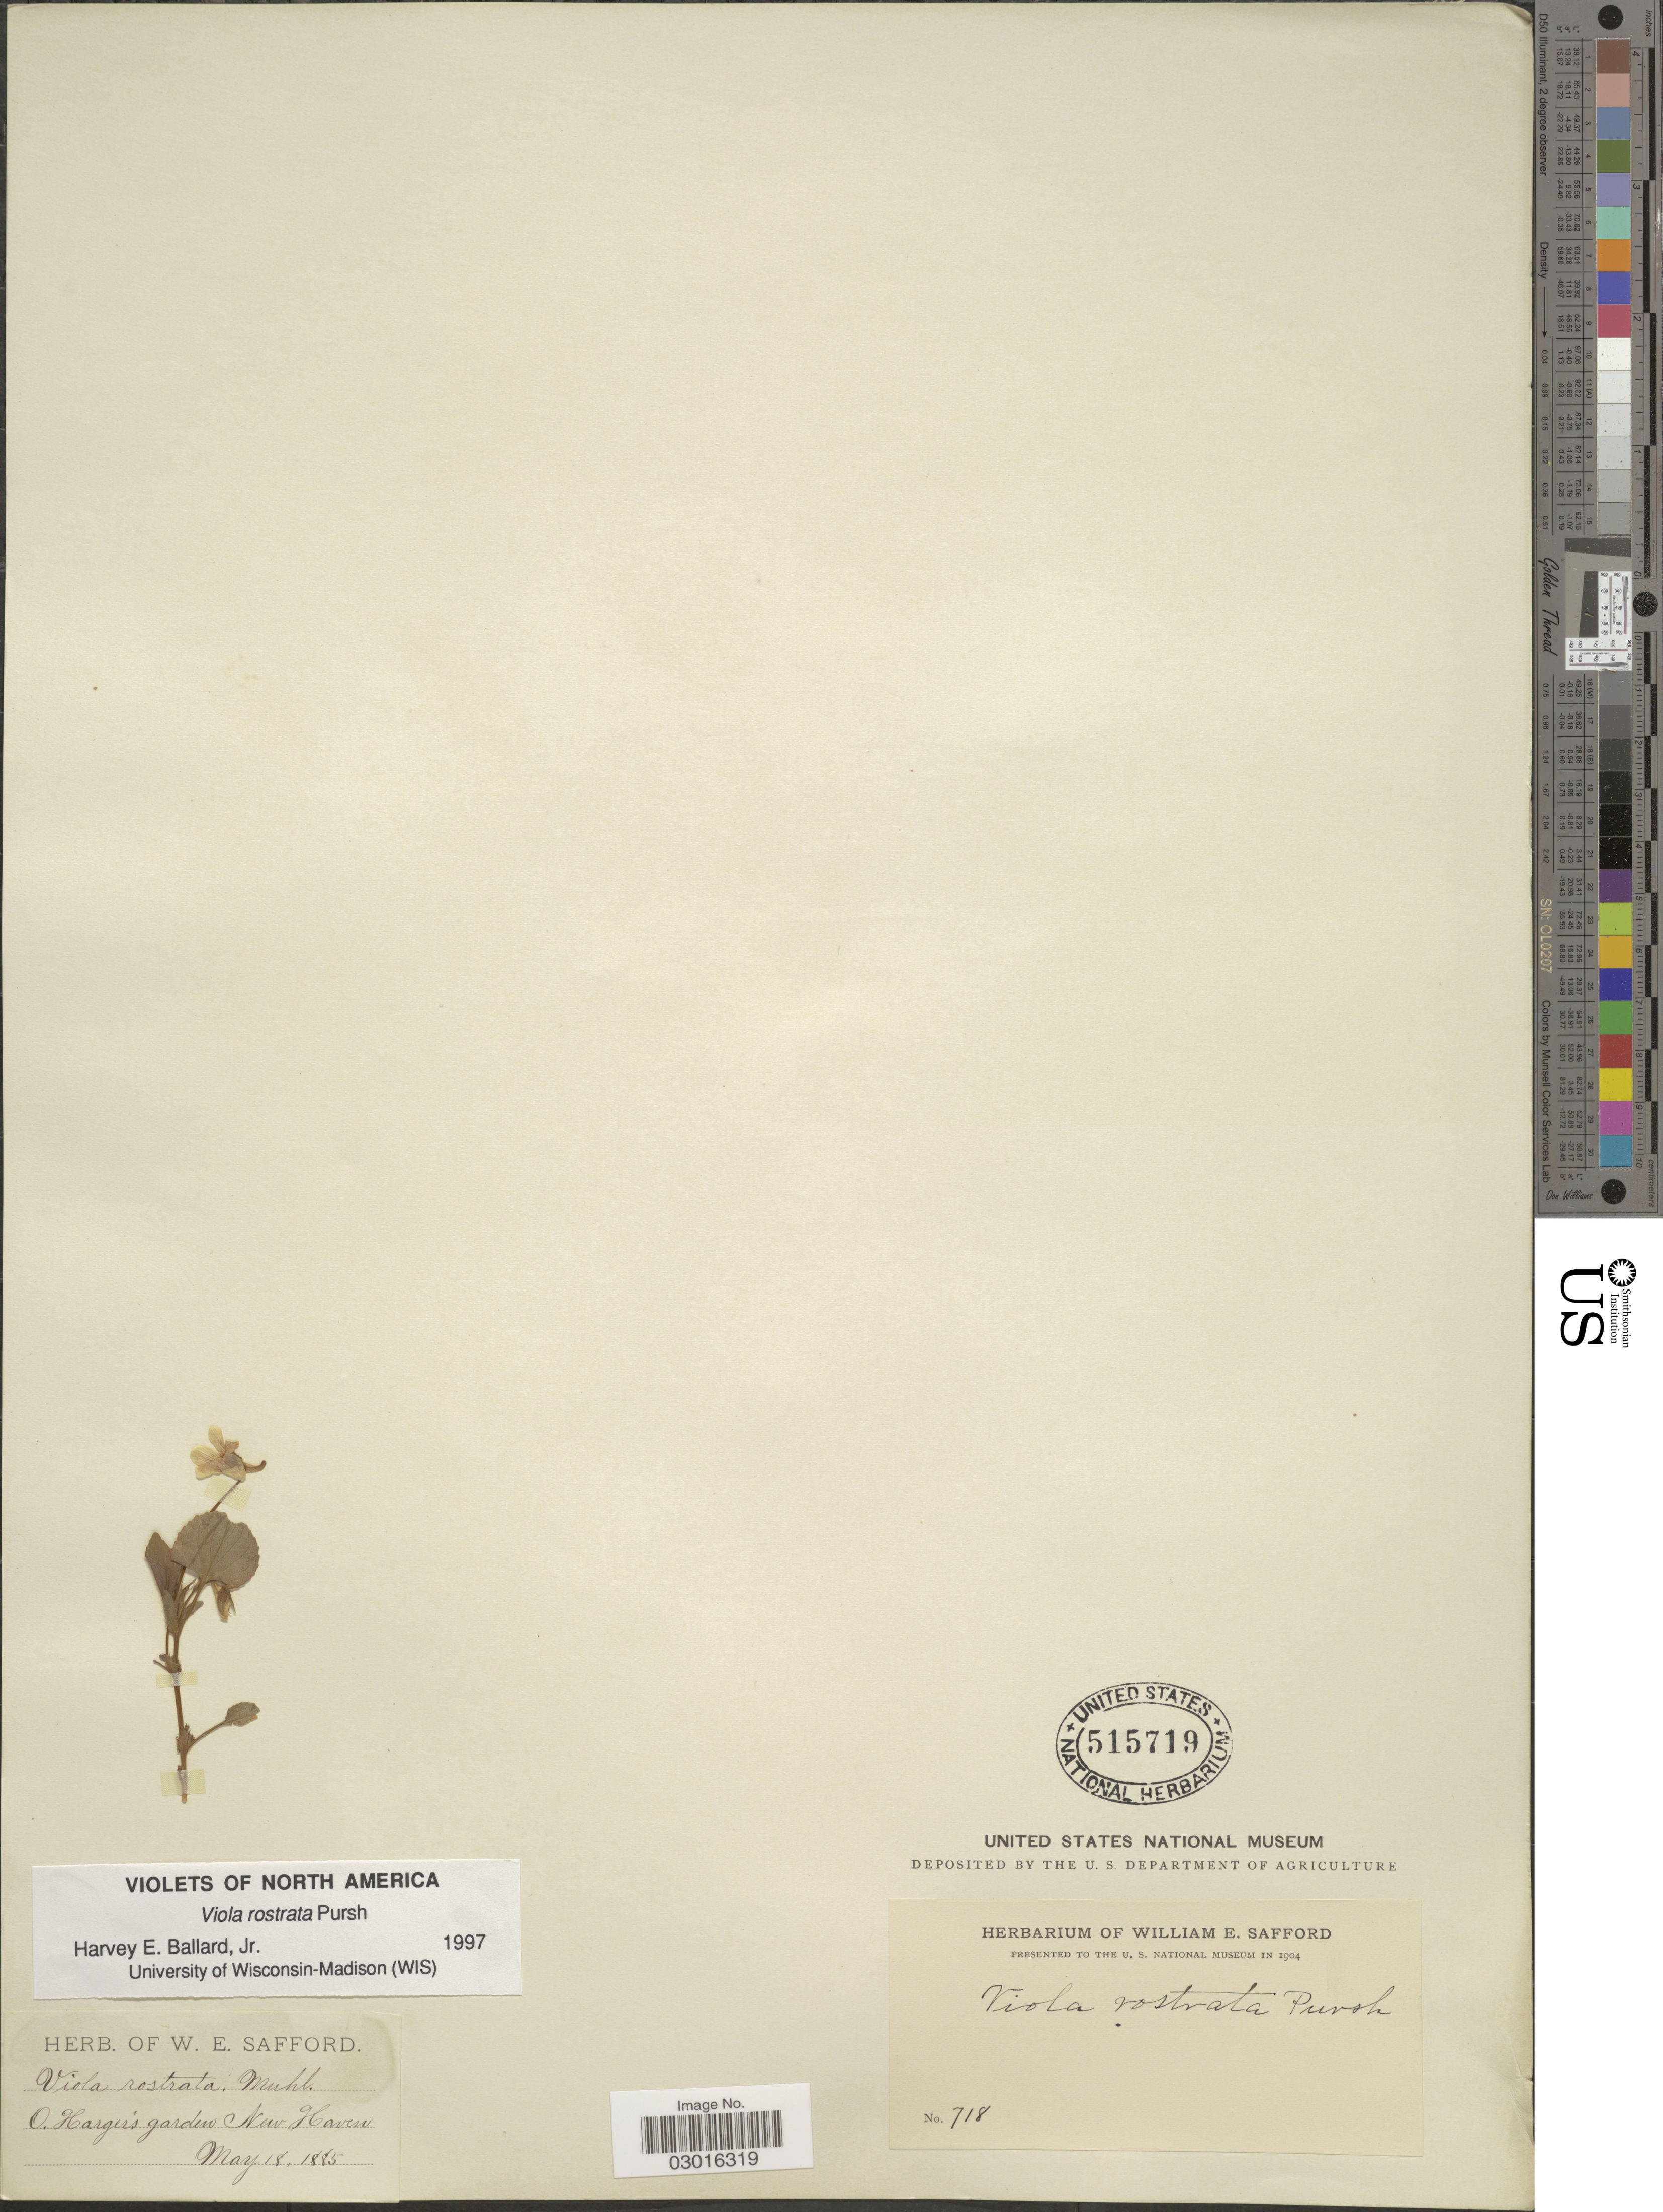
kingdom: Plantae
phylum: Tracheophyta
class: Magnoliopsida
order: Malpighiales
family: Violaceae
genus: Viola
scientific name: Viola rostrata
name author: Pursh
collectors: ex herb. W. E. Safford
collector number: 718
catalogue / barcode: US 515719